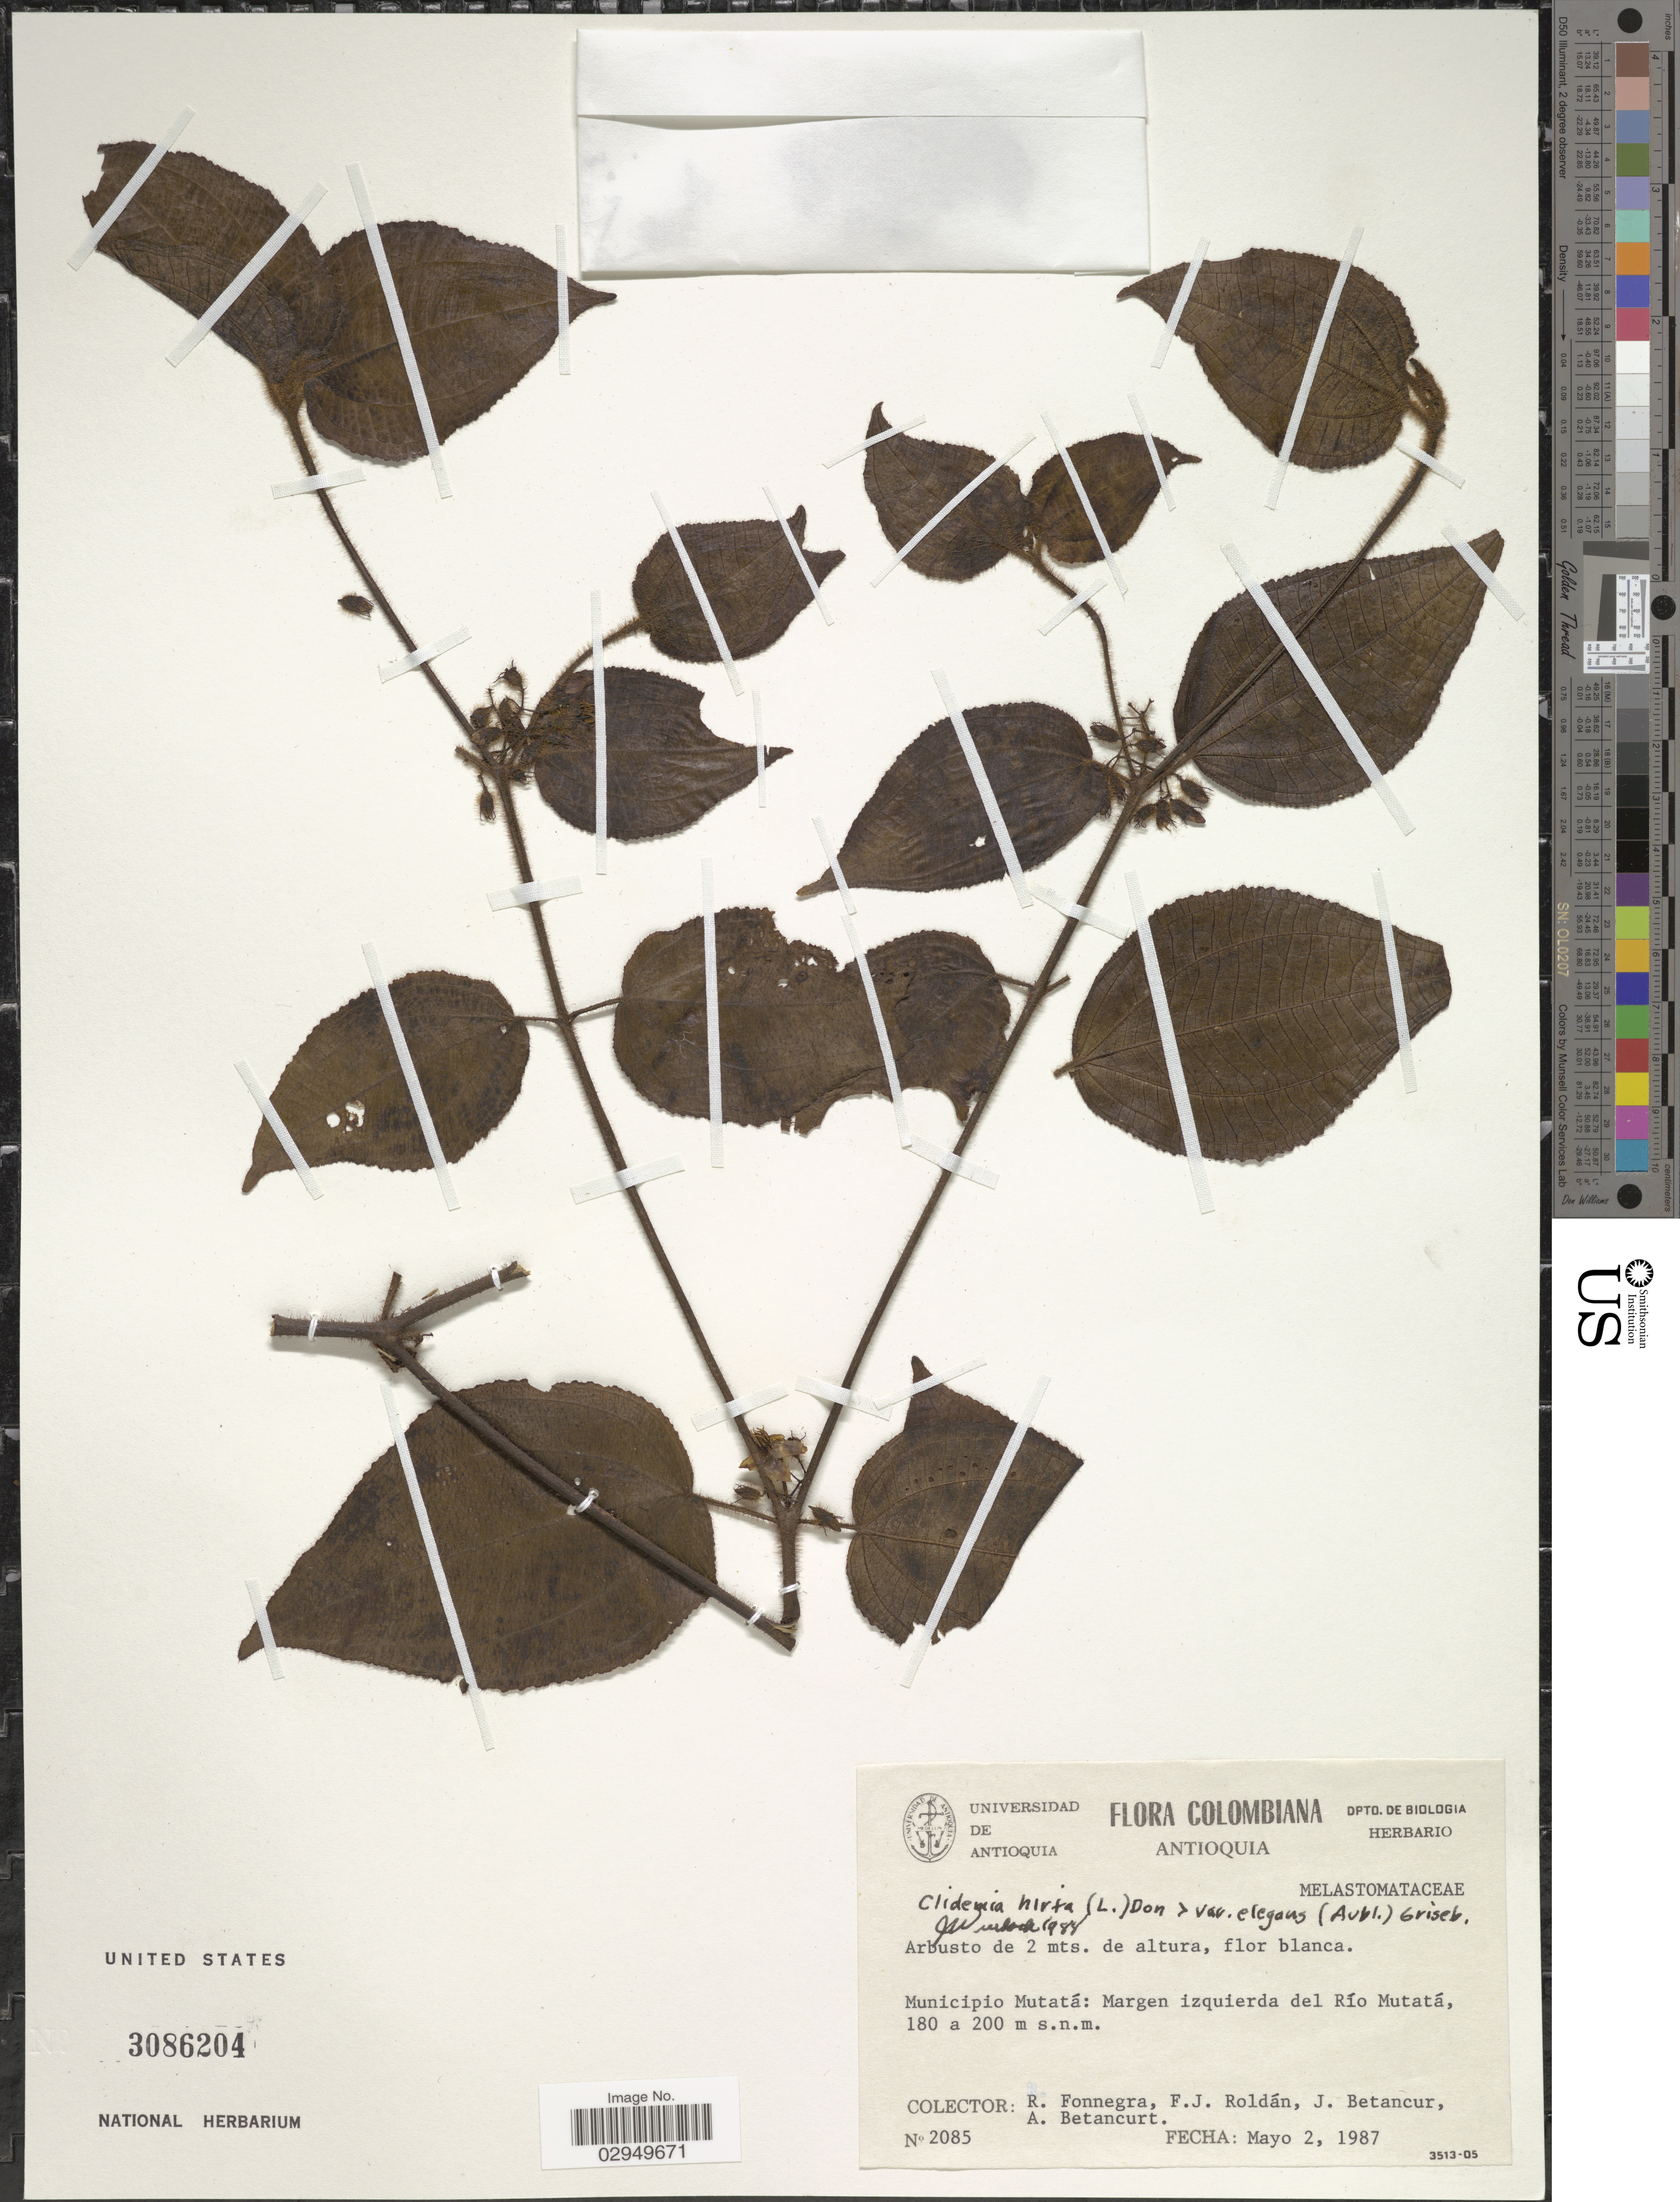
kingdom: Plantae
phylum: Tracheophyta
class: Magnoliopsida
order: Myrtales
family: Melastomataceae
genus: Clidemia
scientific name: Clidemia hirta var. elegans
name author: (Aubl.) Griseb.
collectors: R. Fonnegra, F. J. Roldán, J. Betancur & A. Betancurt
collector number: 2085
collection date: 1987-05-02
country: Colombia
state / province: Antioquia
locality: Municipio Mutatá: Margen izquierda del Río Mutatá.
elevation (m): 180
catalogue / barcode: US 3086204